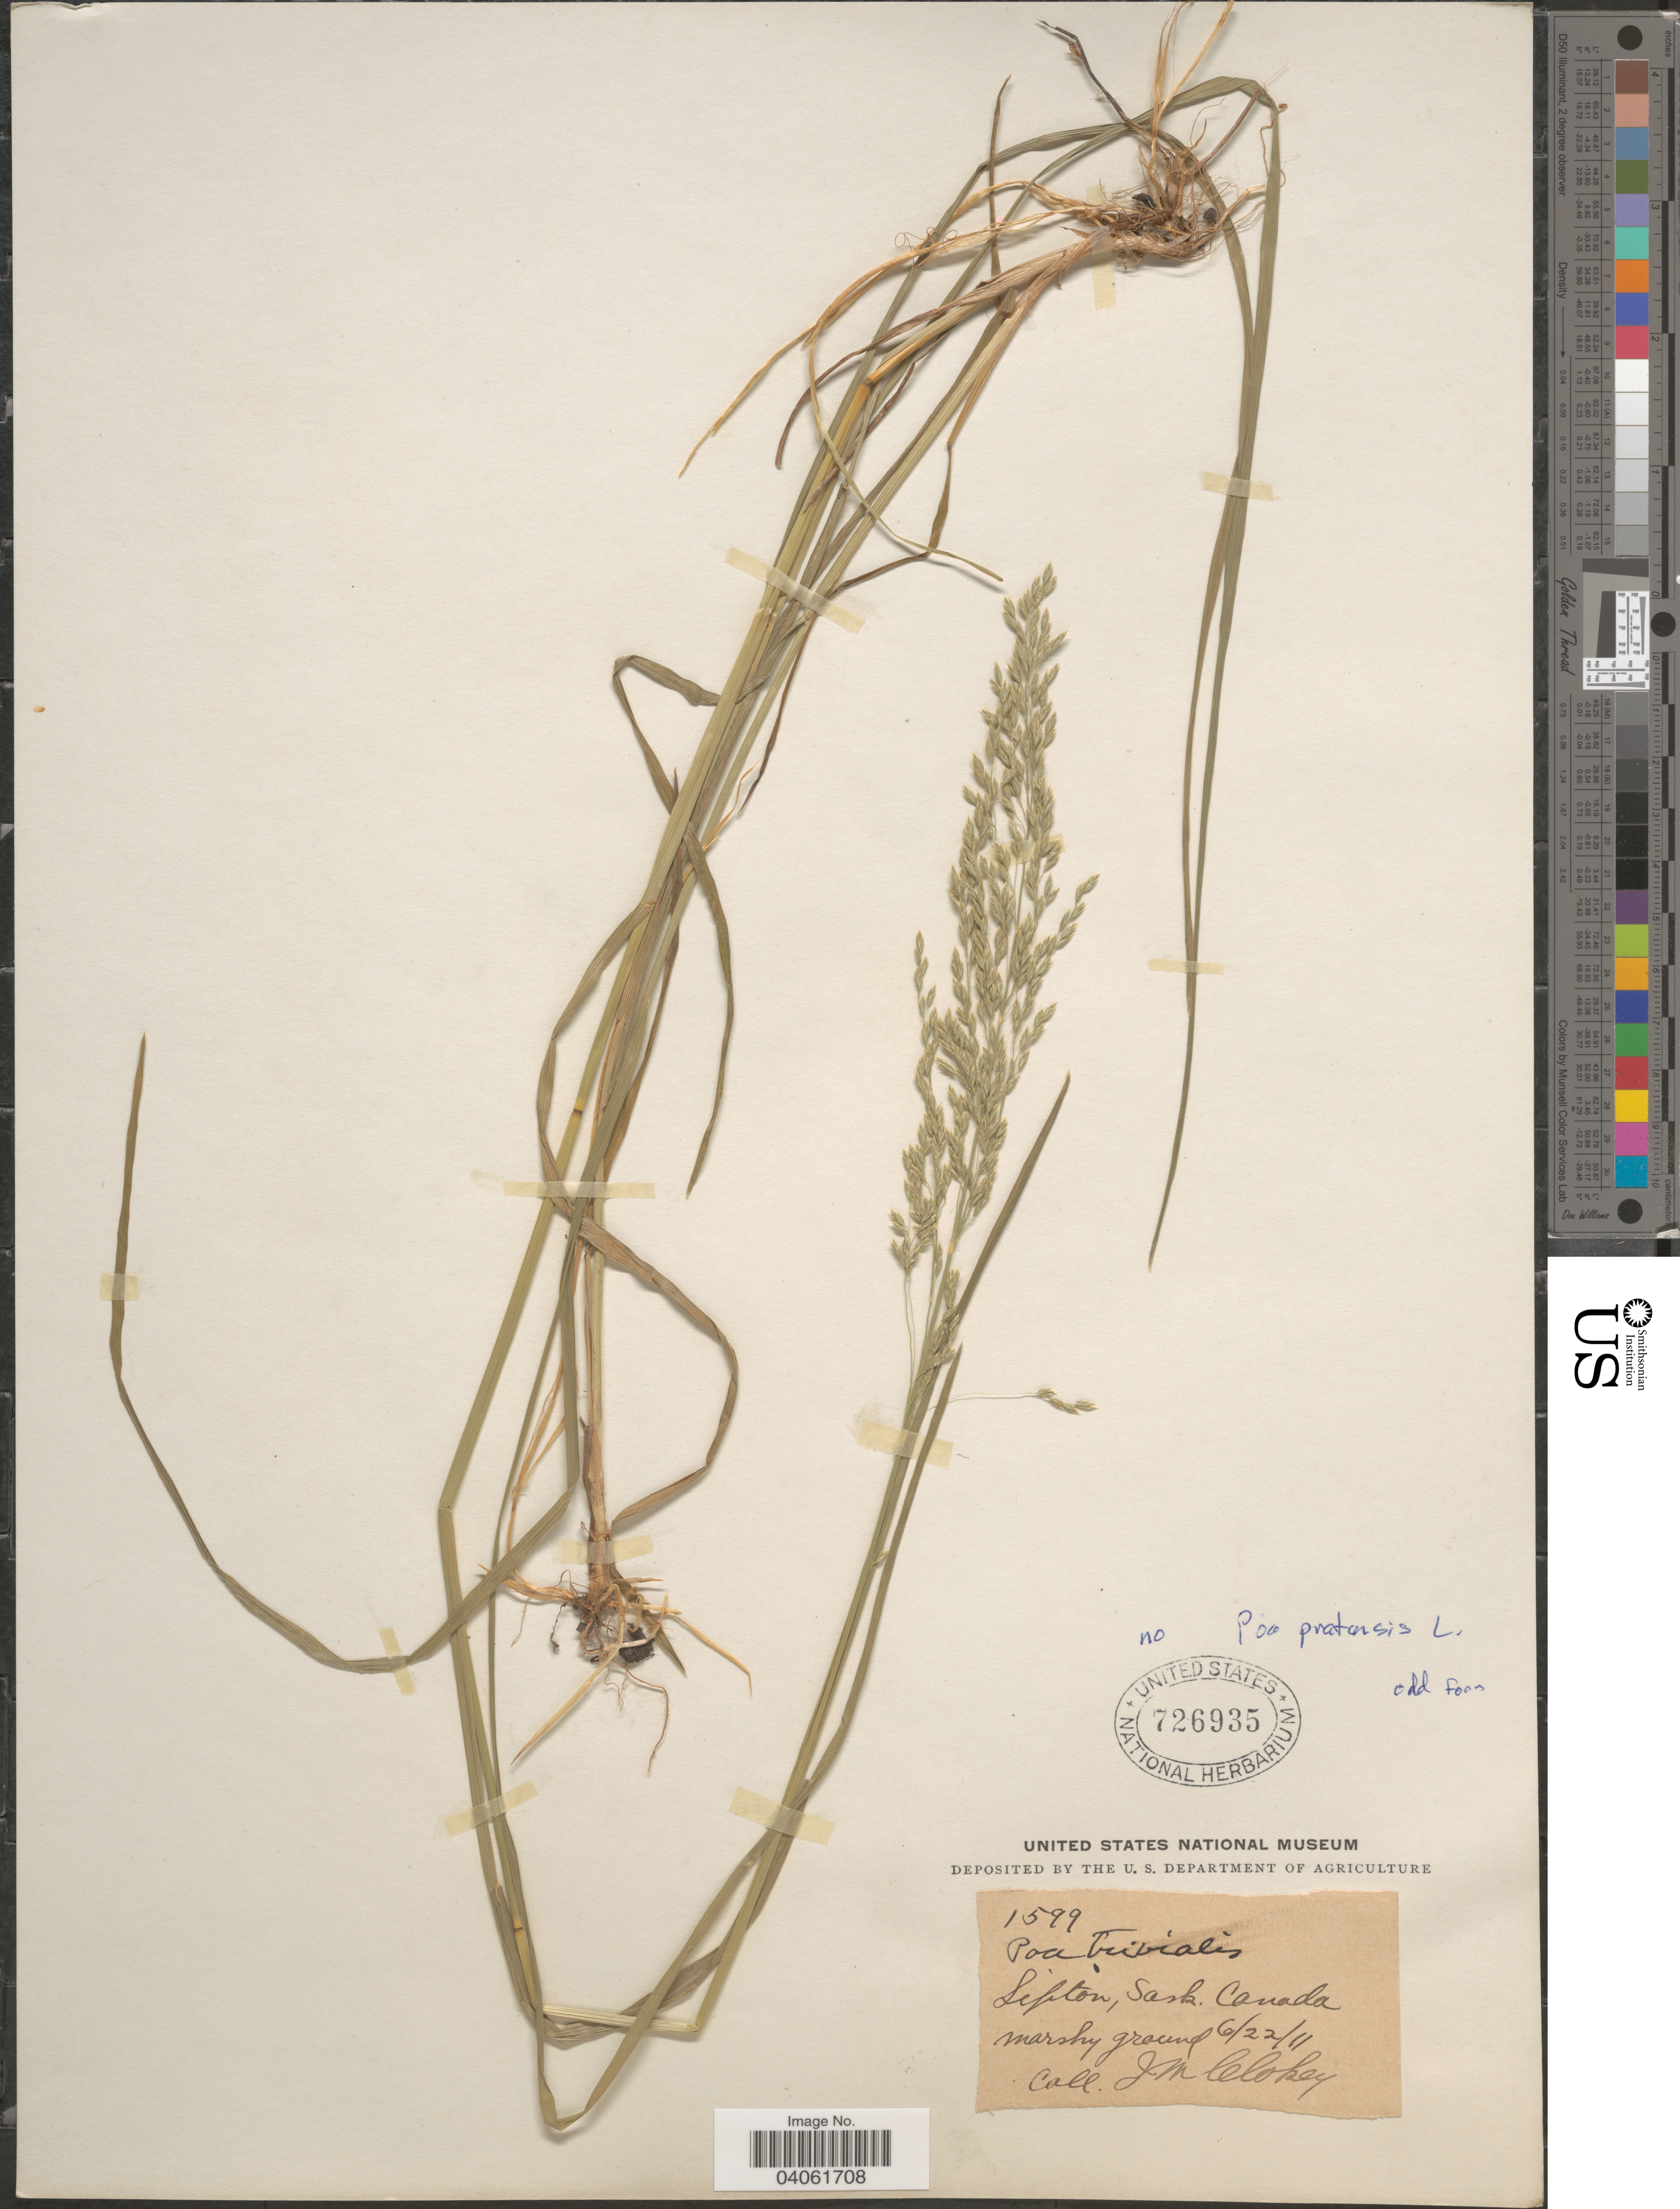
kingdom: Plantae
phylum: Tracheophyta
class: Liliopsida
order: Poales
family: Poaceae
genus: Poa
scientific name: Poa pratensis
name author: L.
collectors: J. Clokey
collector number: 1599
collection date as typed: Transcribed d/m/y: 22/6/11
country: Canada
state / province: Saskatchewan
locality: Lipton.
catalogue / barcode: US 726935